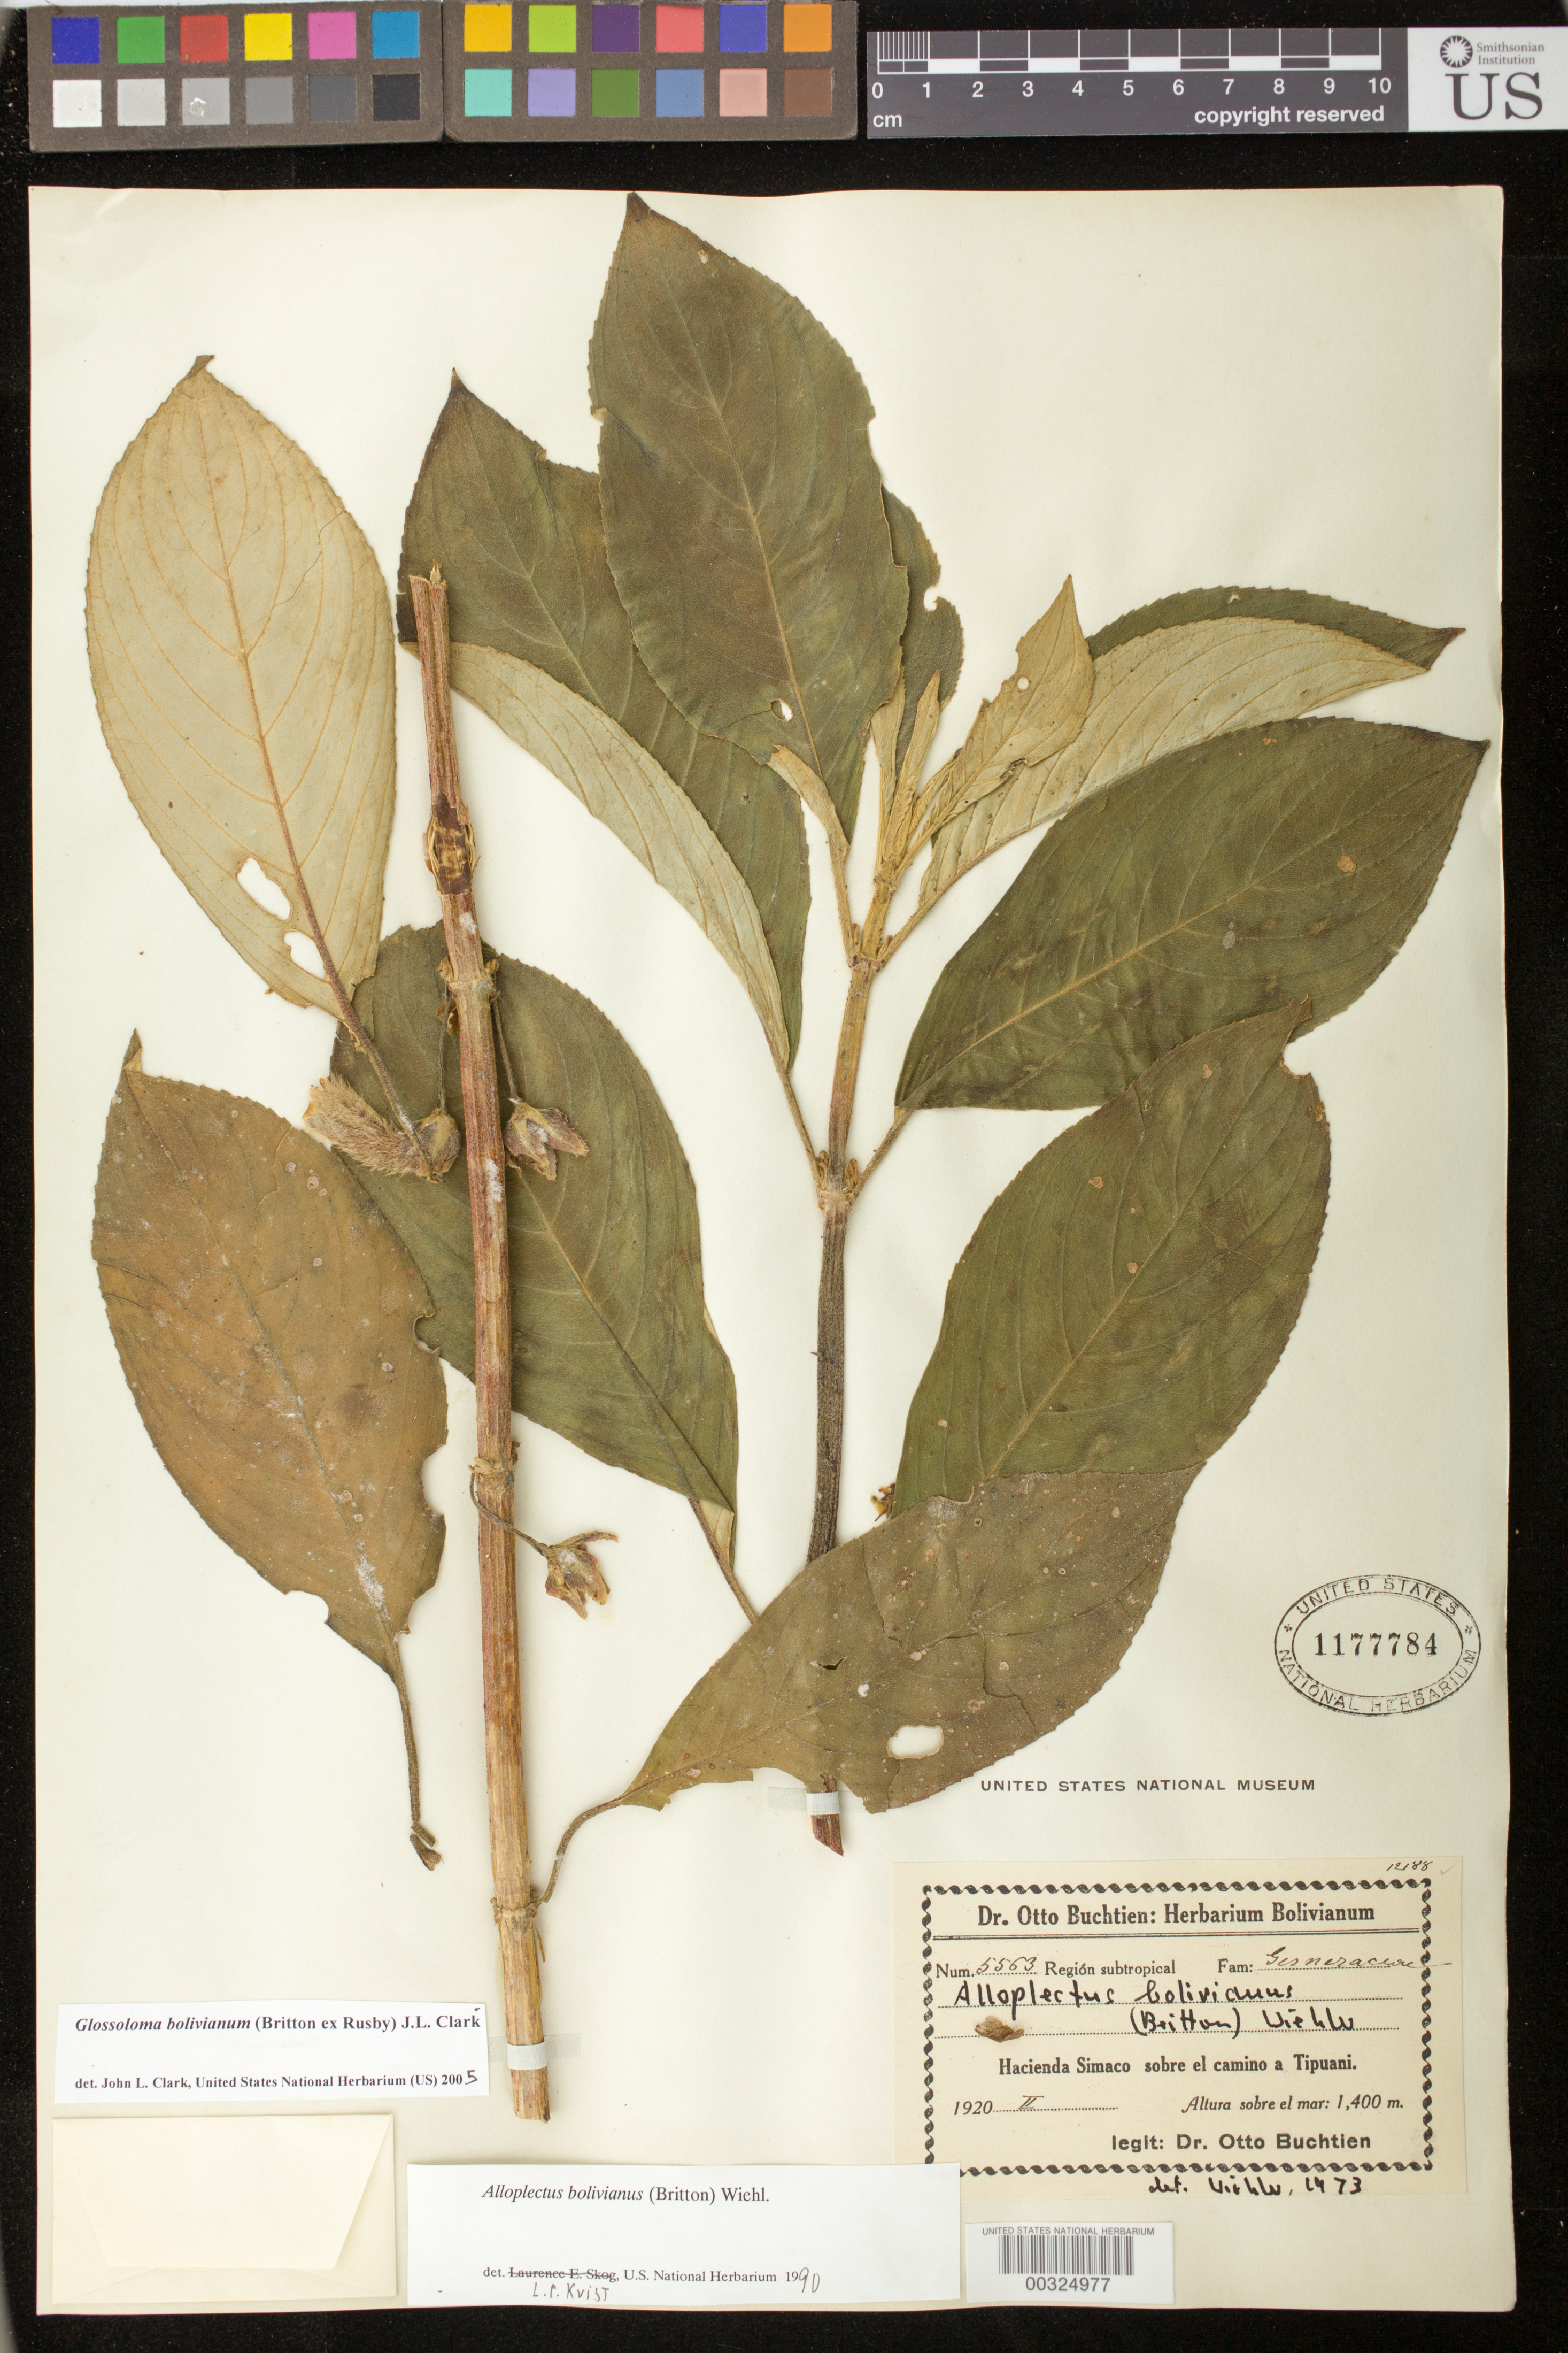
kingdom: Plantae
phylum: Tracheophyta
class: Magnoliopsida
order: Lamiales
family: Gesneriaceae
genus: Glossoloma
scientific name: Glossoloma bolivianum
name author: (Britton ex Rusby) J.L. Clark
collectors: O. Buchtien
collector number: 5563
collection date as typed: Feb 1920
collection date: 1920-02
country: Bolivia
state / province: La Paz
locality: Hacienda Simaco above road to Tipuani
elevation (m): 1400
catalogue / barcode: US 1177784